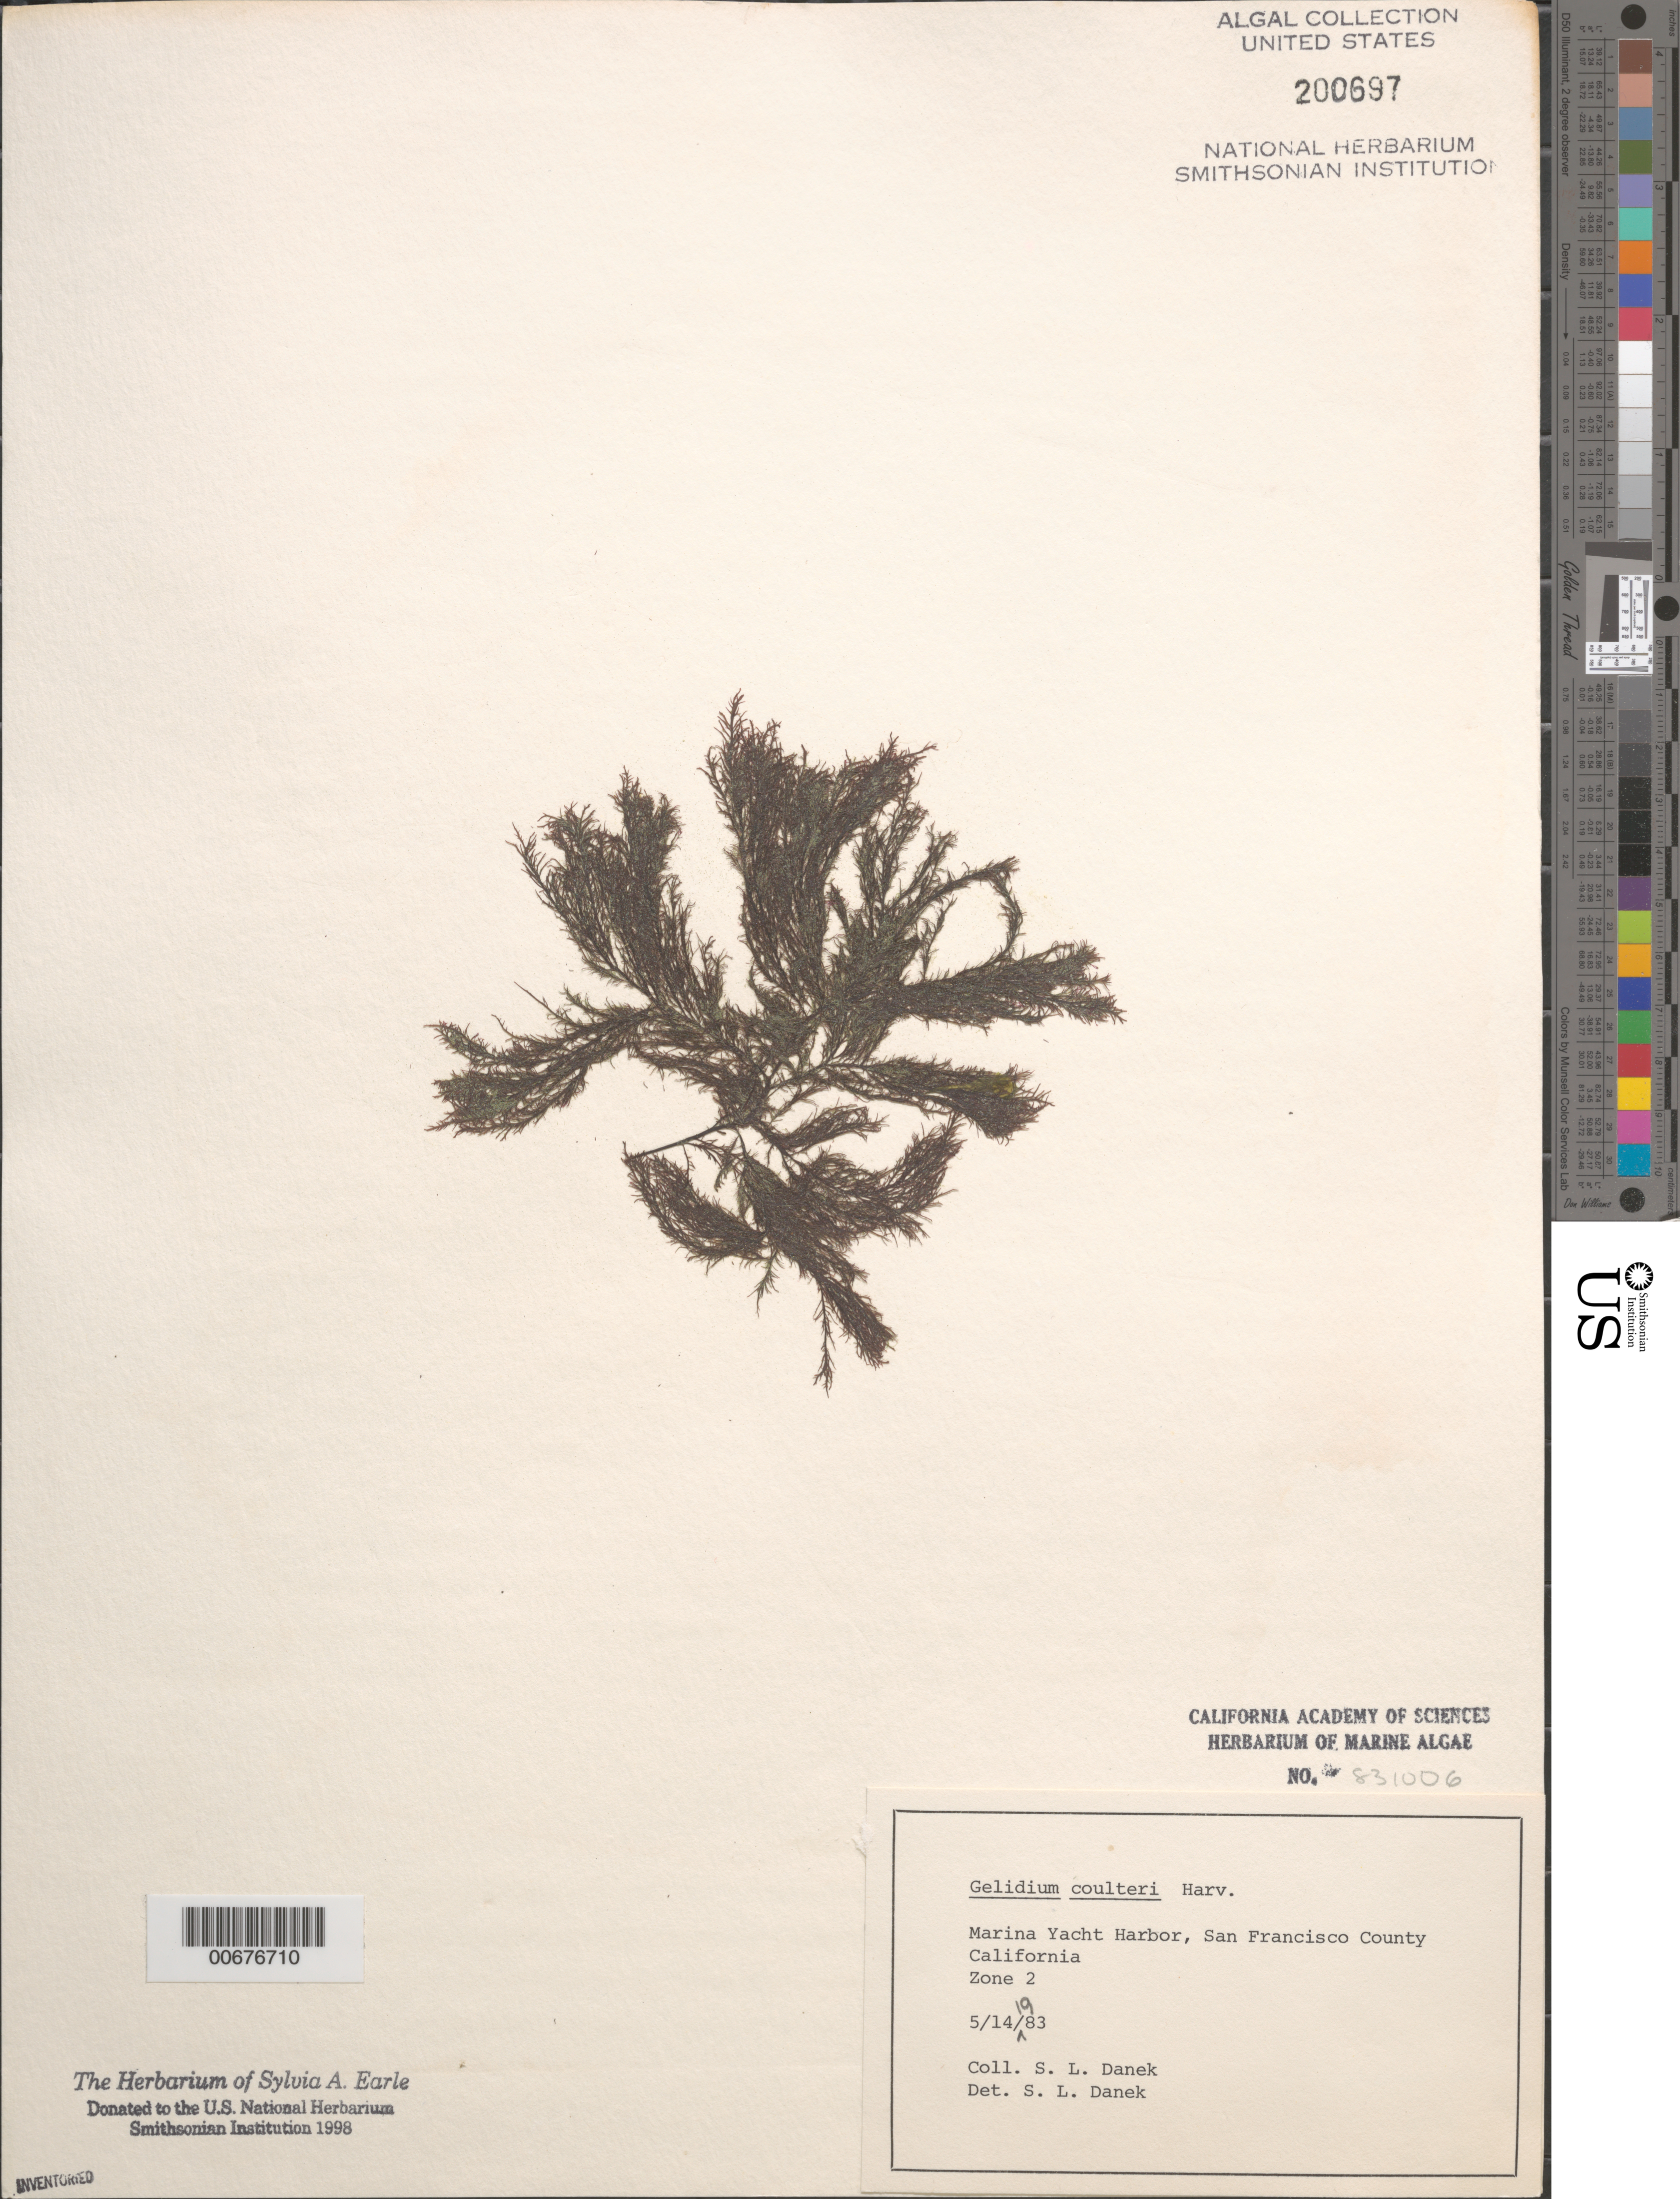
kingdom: Plantae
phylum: Rhodophyta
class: Florideophyceae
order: Gelidiales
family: Gelidiaceae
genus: Gelidium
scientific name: Gelidium coulteri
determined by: Danek, S. L.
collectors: S. Danek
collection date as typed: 14 May 1983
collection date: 1983-05-14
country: United States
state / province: California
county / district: San Francisco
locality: San Francisco, Marina Yacht Harbor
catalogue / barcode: US 200697